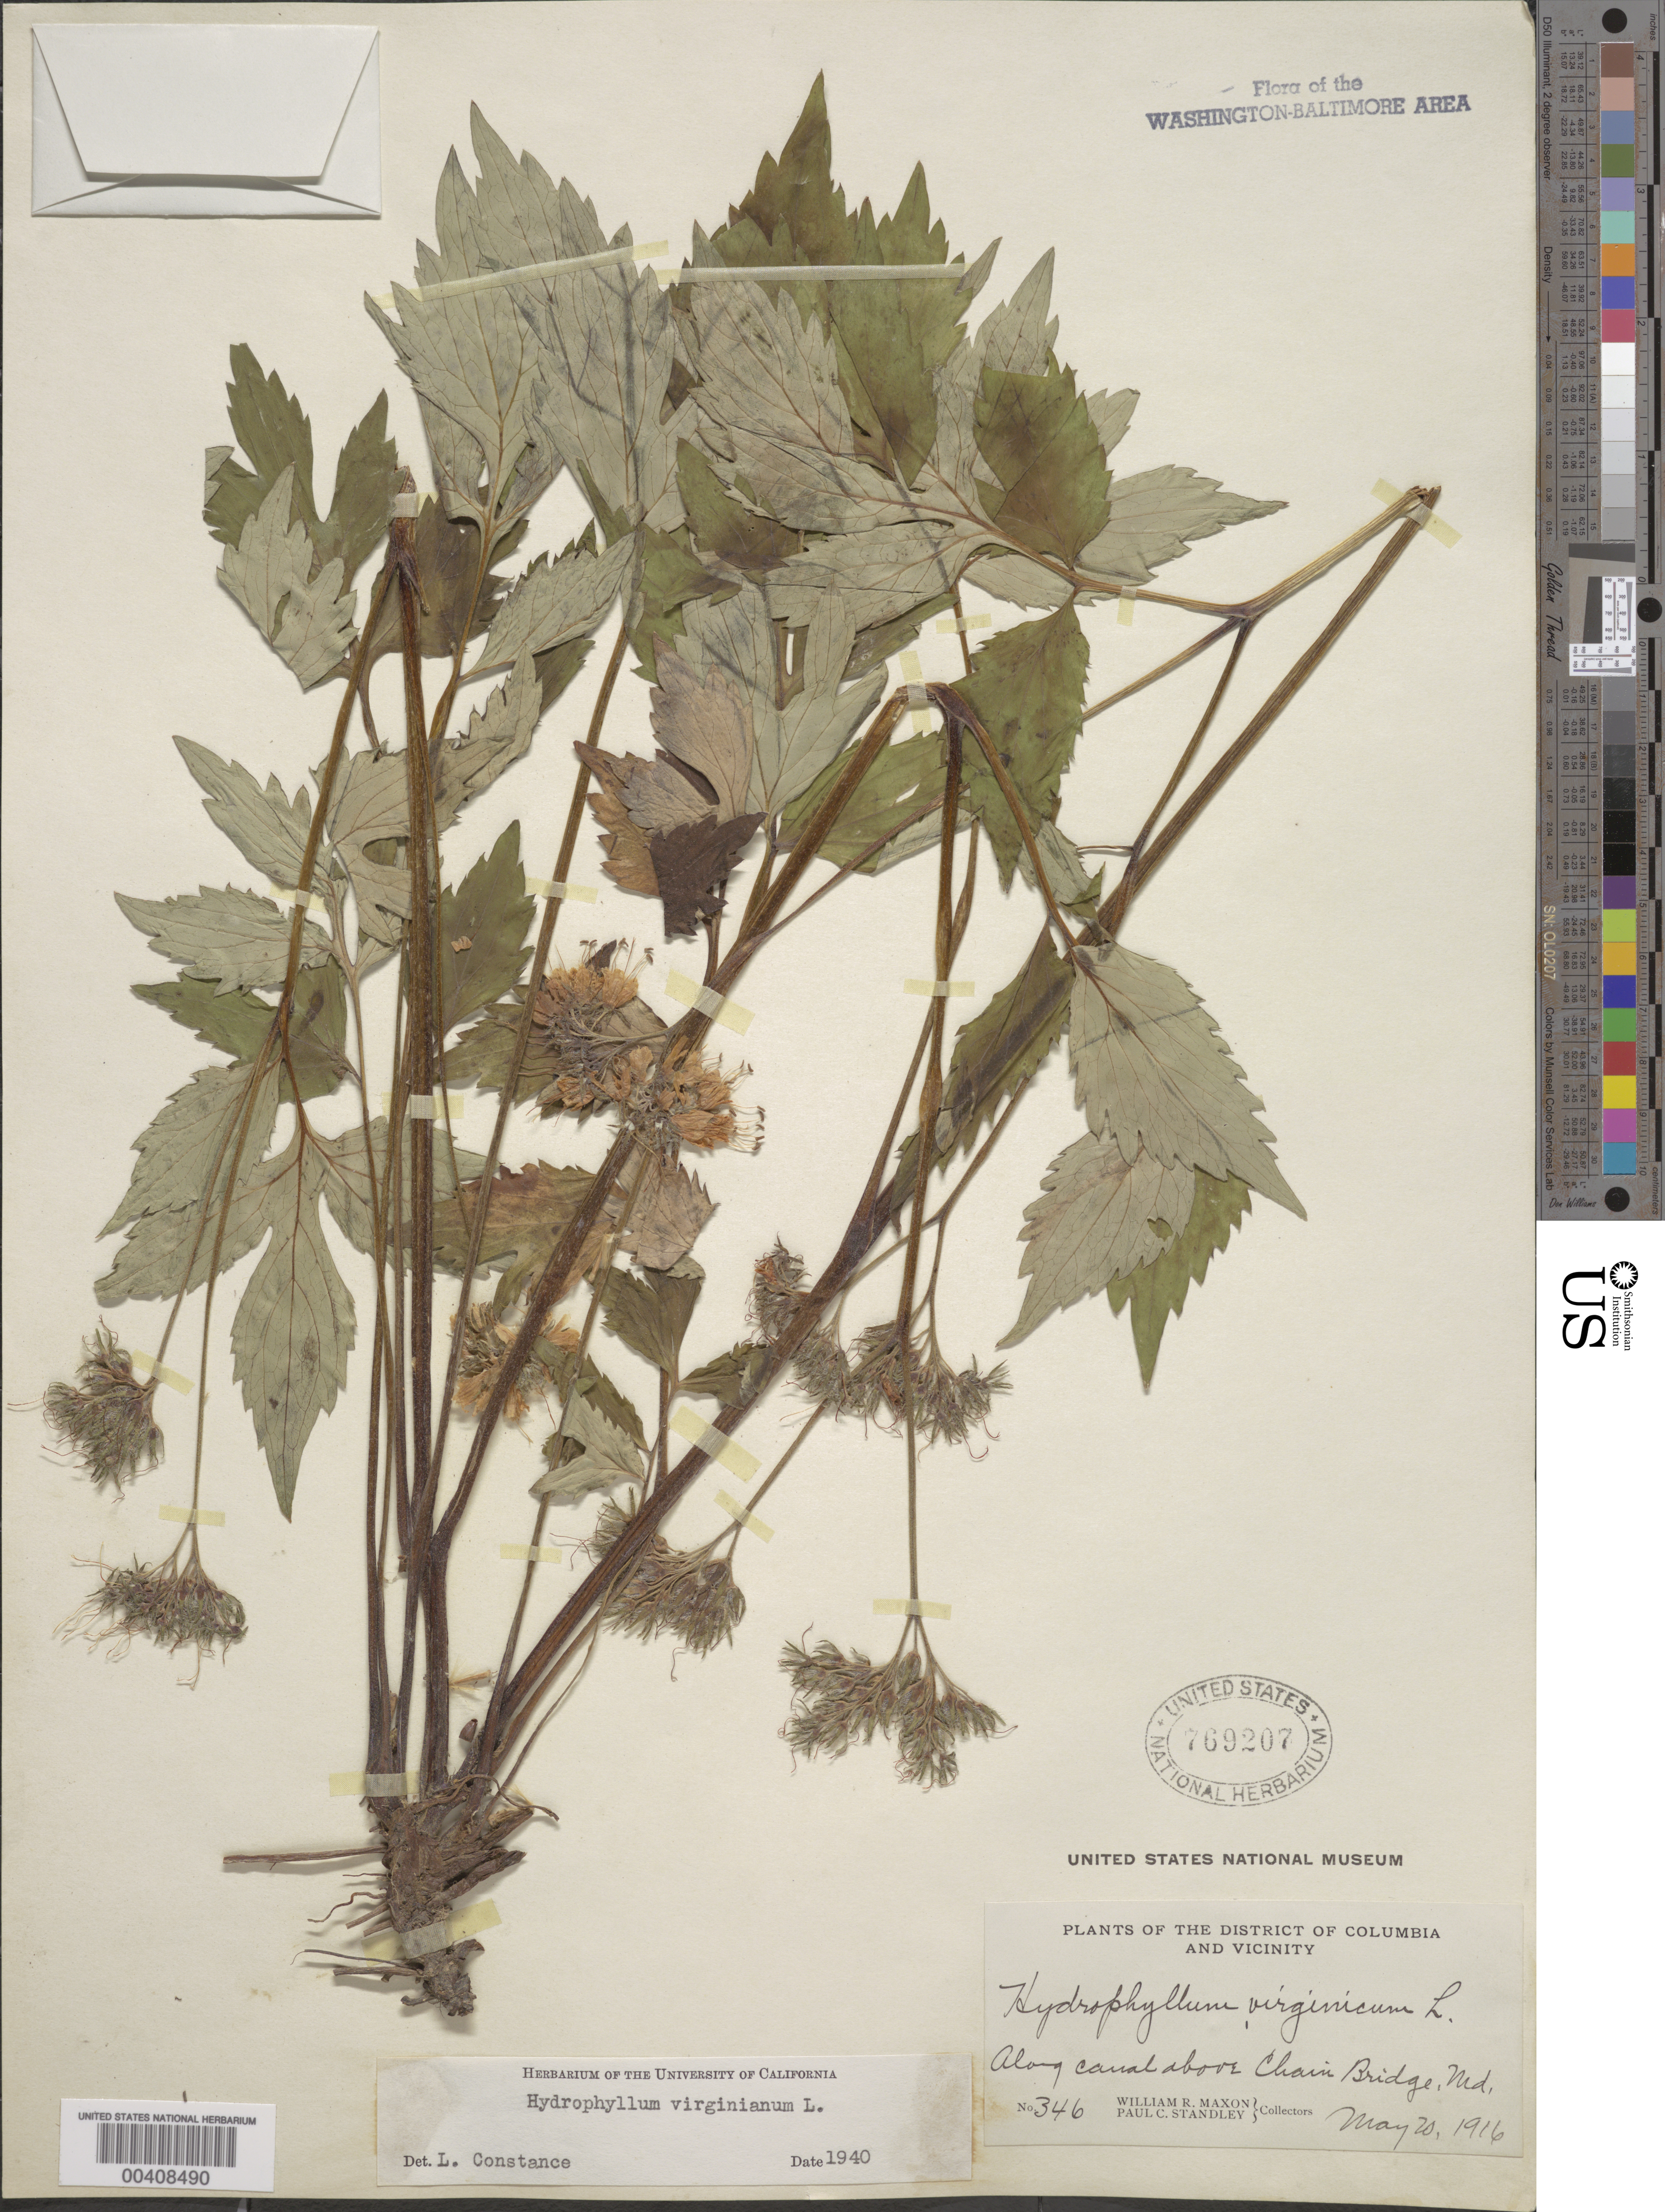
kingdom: Plantae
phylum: Tracheophyta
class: Magnoliopsida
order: Boraginales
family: Hydrophyllaceae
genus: Hydrophyllum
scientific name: Hydrophyllum virginianum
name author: L.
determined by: Constance, L., (UC), University of California Berkeley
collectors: W. R. Maxon & P. C. Standley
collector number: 346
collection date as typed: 20 May 1916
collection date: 1916-05-20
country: United States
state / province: Maryland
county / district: Montgomery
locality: Above Chain Bridge C. & O. Canal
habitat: Along canal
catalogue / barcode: US 769207